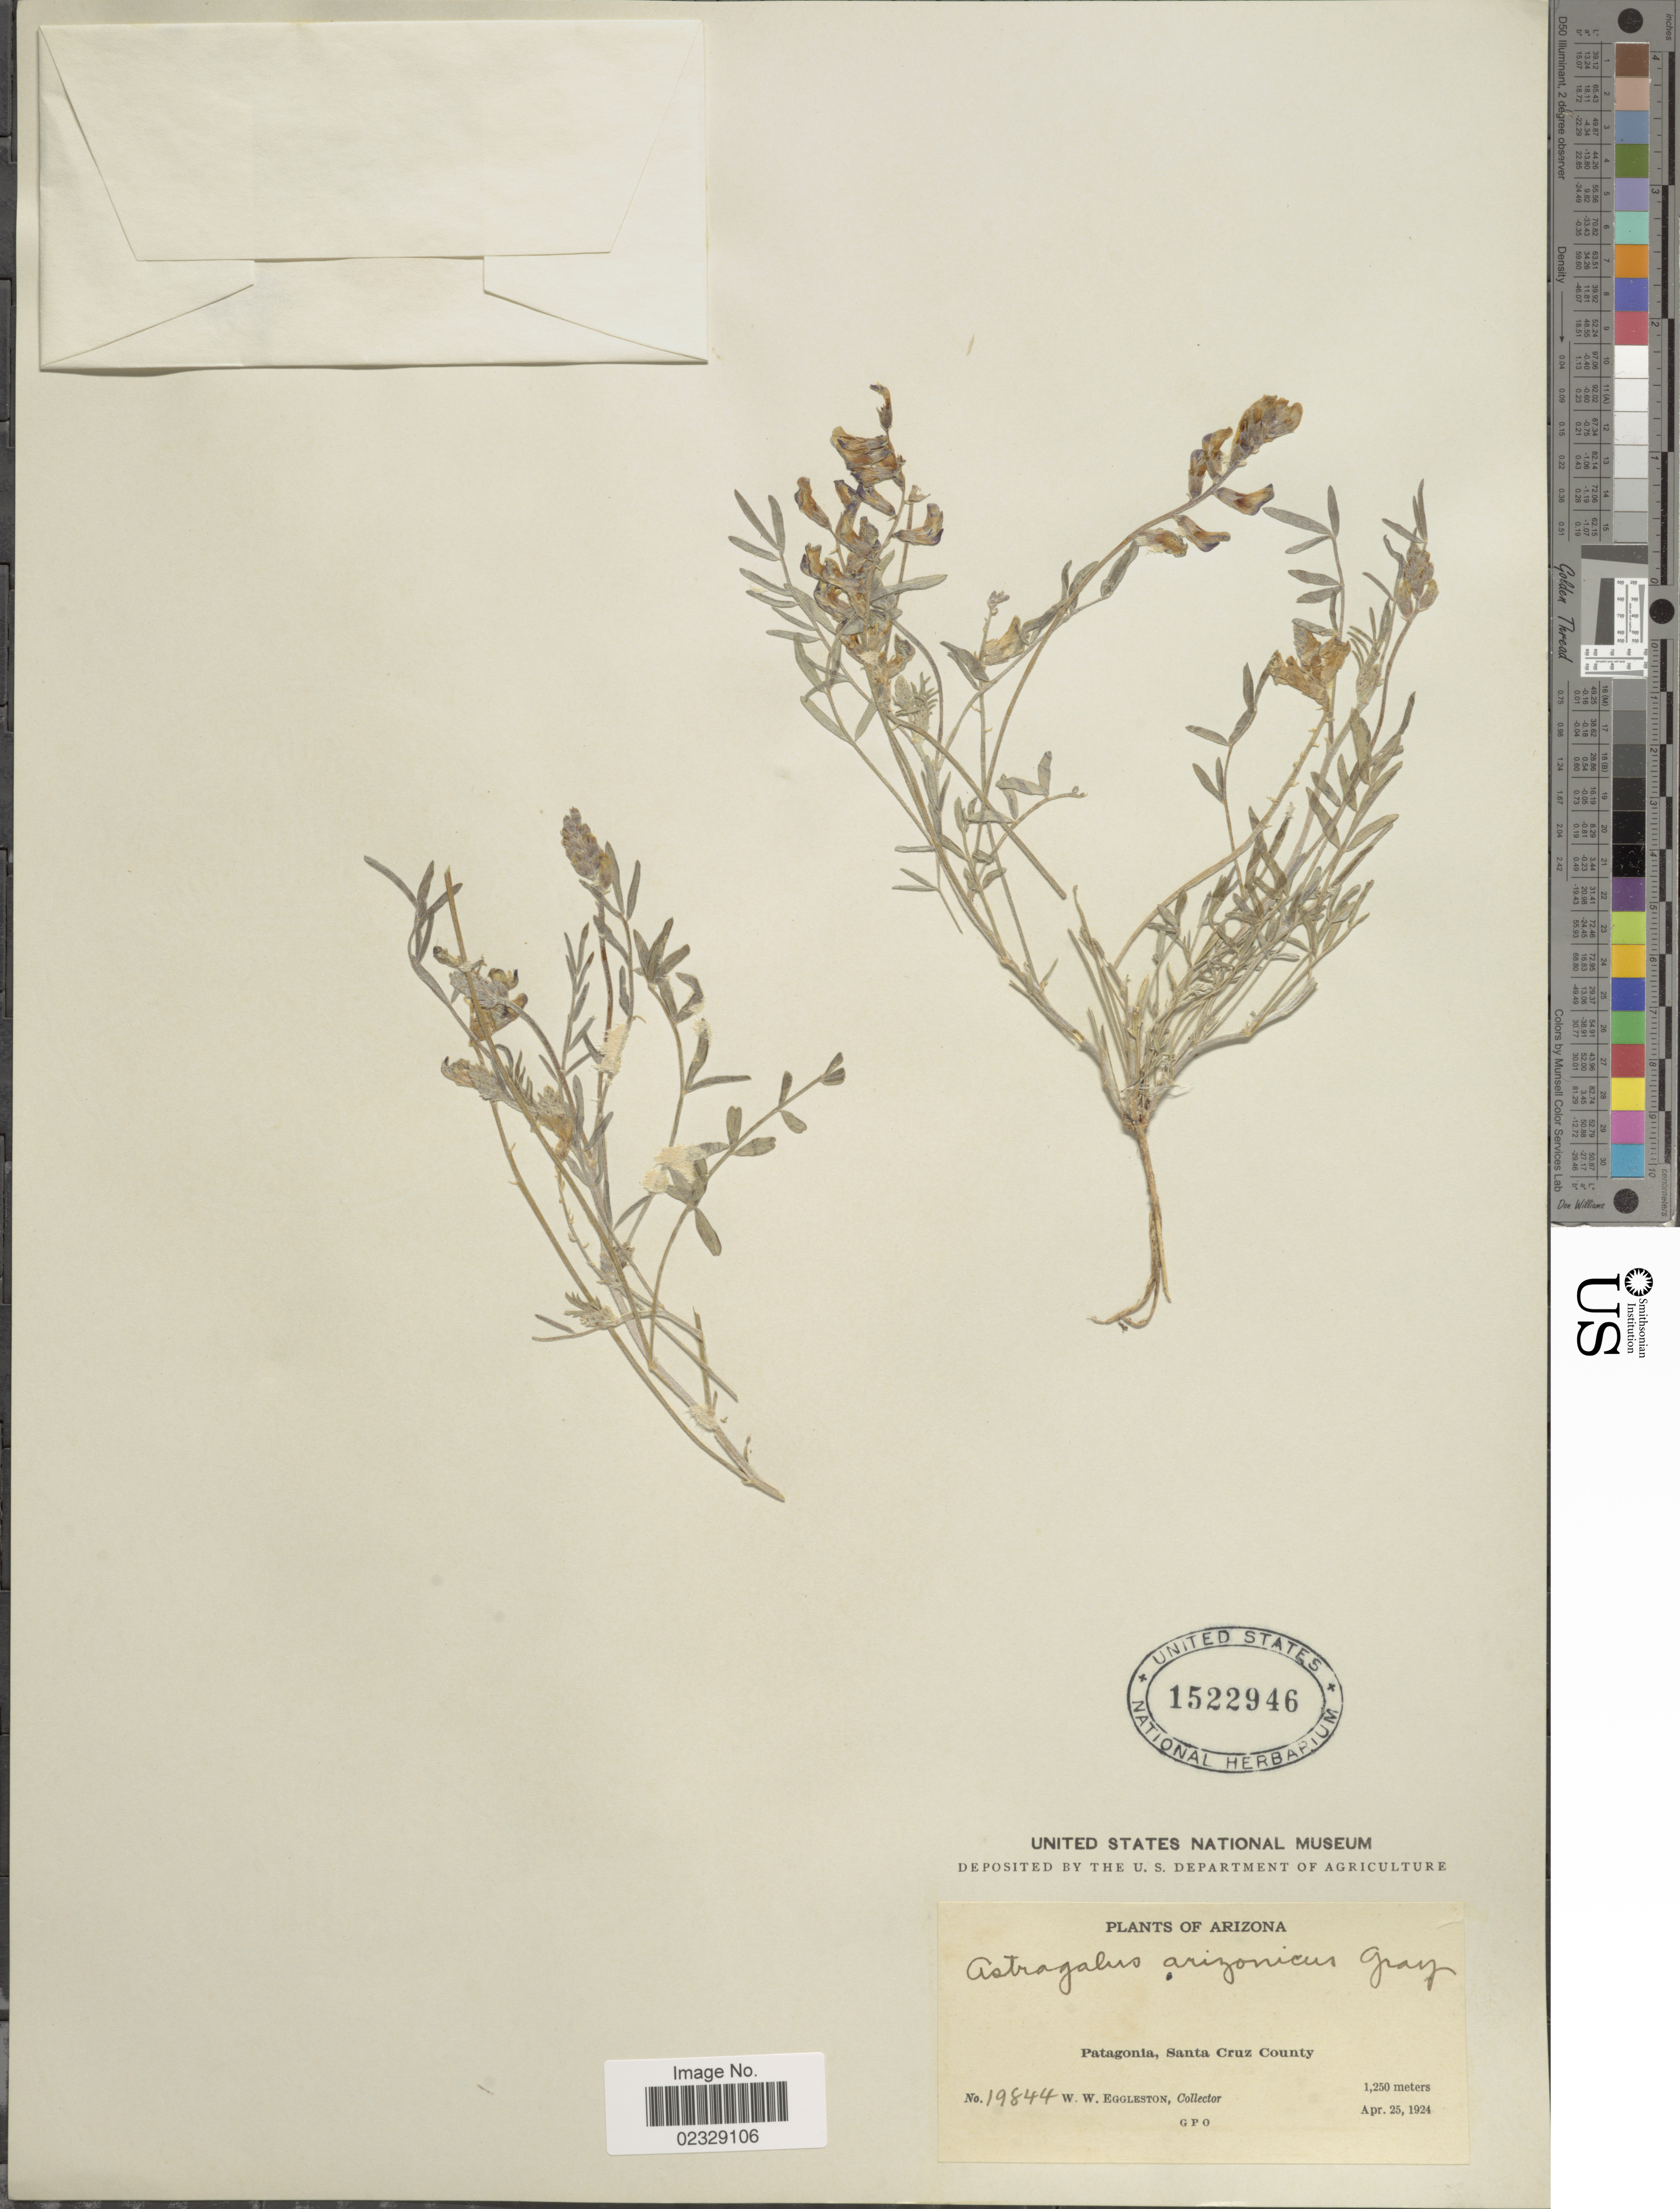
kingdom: Plantae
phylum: Tracheophyta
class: Magnoliopsida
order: Fabales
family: Fabaceae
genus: Astragalus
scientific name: Astragalus arizonicus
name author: A. Gray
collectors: W. W. Eggleston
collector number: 19844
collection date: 1924-04-25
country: United States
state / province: Arizona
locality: Patagonia, Santa Cruz County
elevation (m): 1250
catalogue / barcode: US 1522946